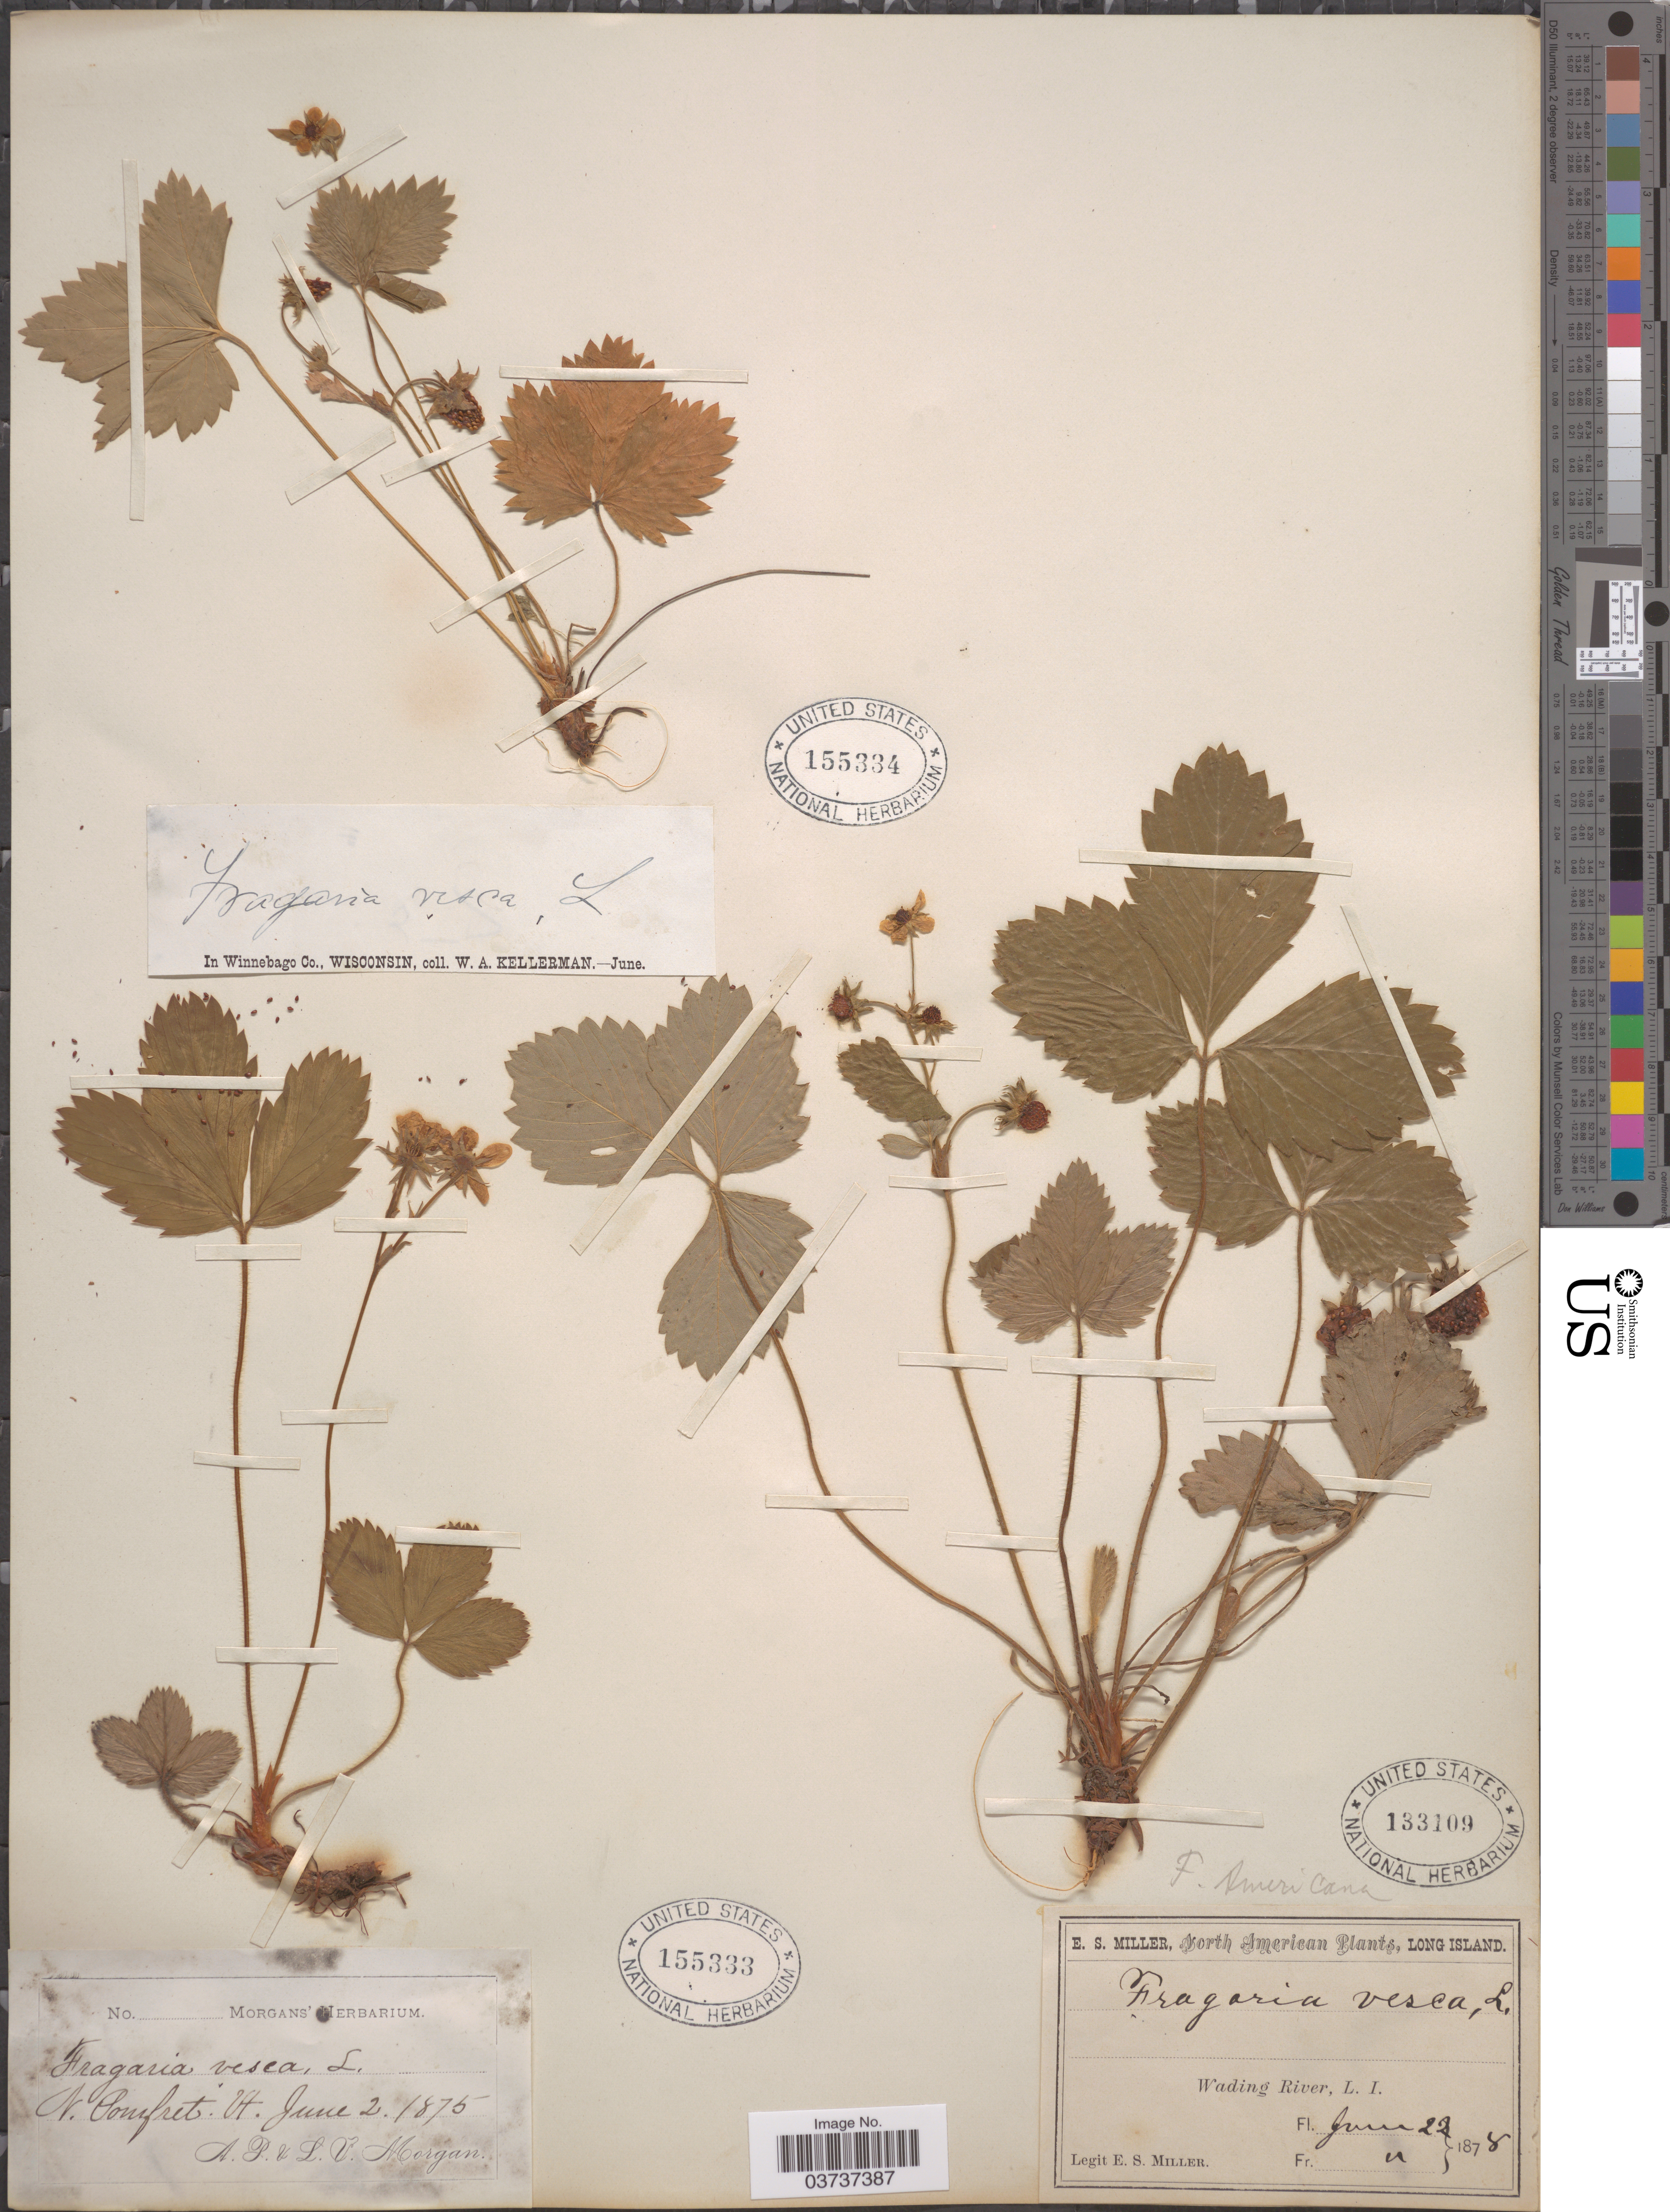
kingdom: Plantae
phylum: Tracheophyta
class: Magnoliopsida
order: Rosales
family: Rosaceae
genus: Fragaria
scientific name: Fragaria vesca subsp. americana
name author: (Porter) Staudt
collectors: W. Kellerman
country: United States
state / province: Wisconsin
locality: In Winnebago Co.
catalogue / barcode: US 155334